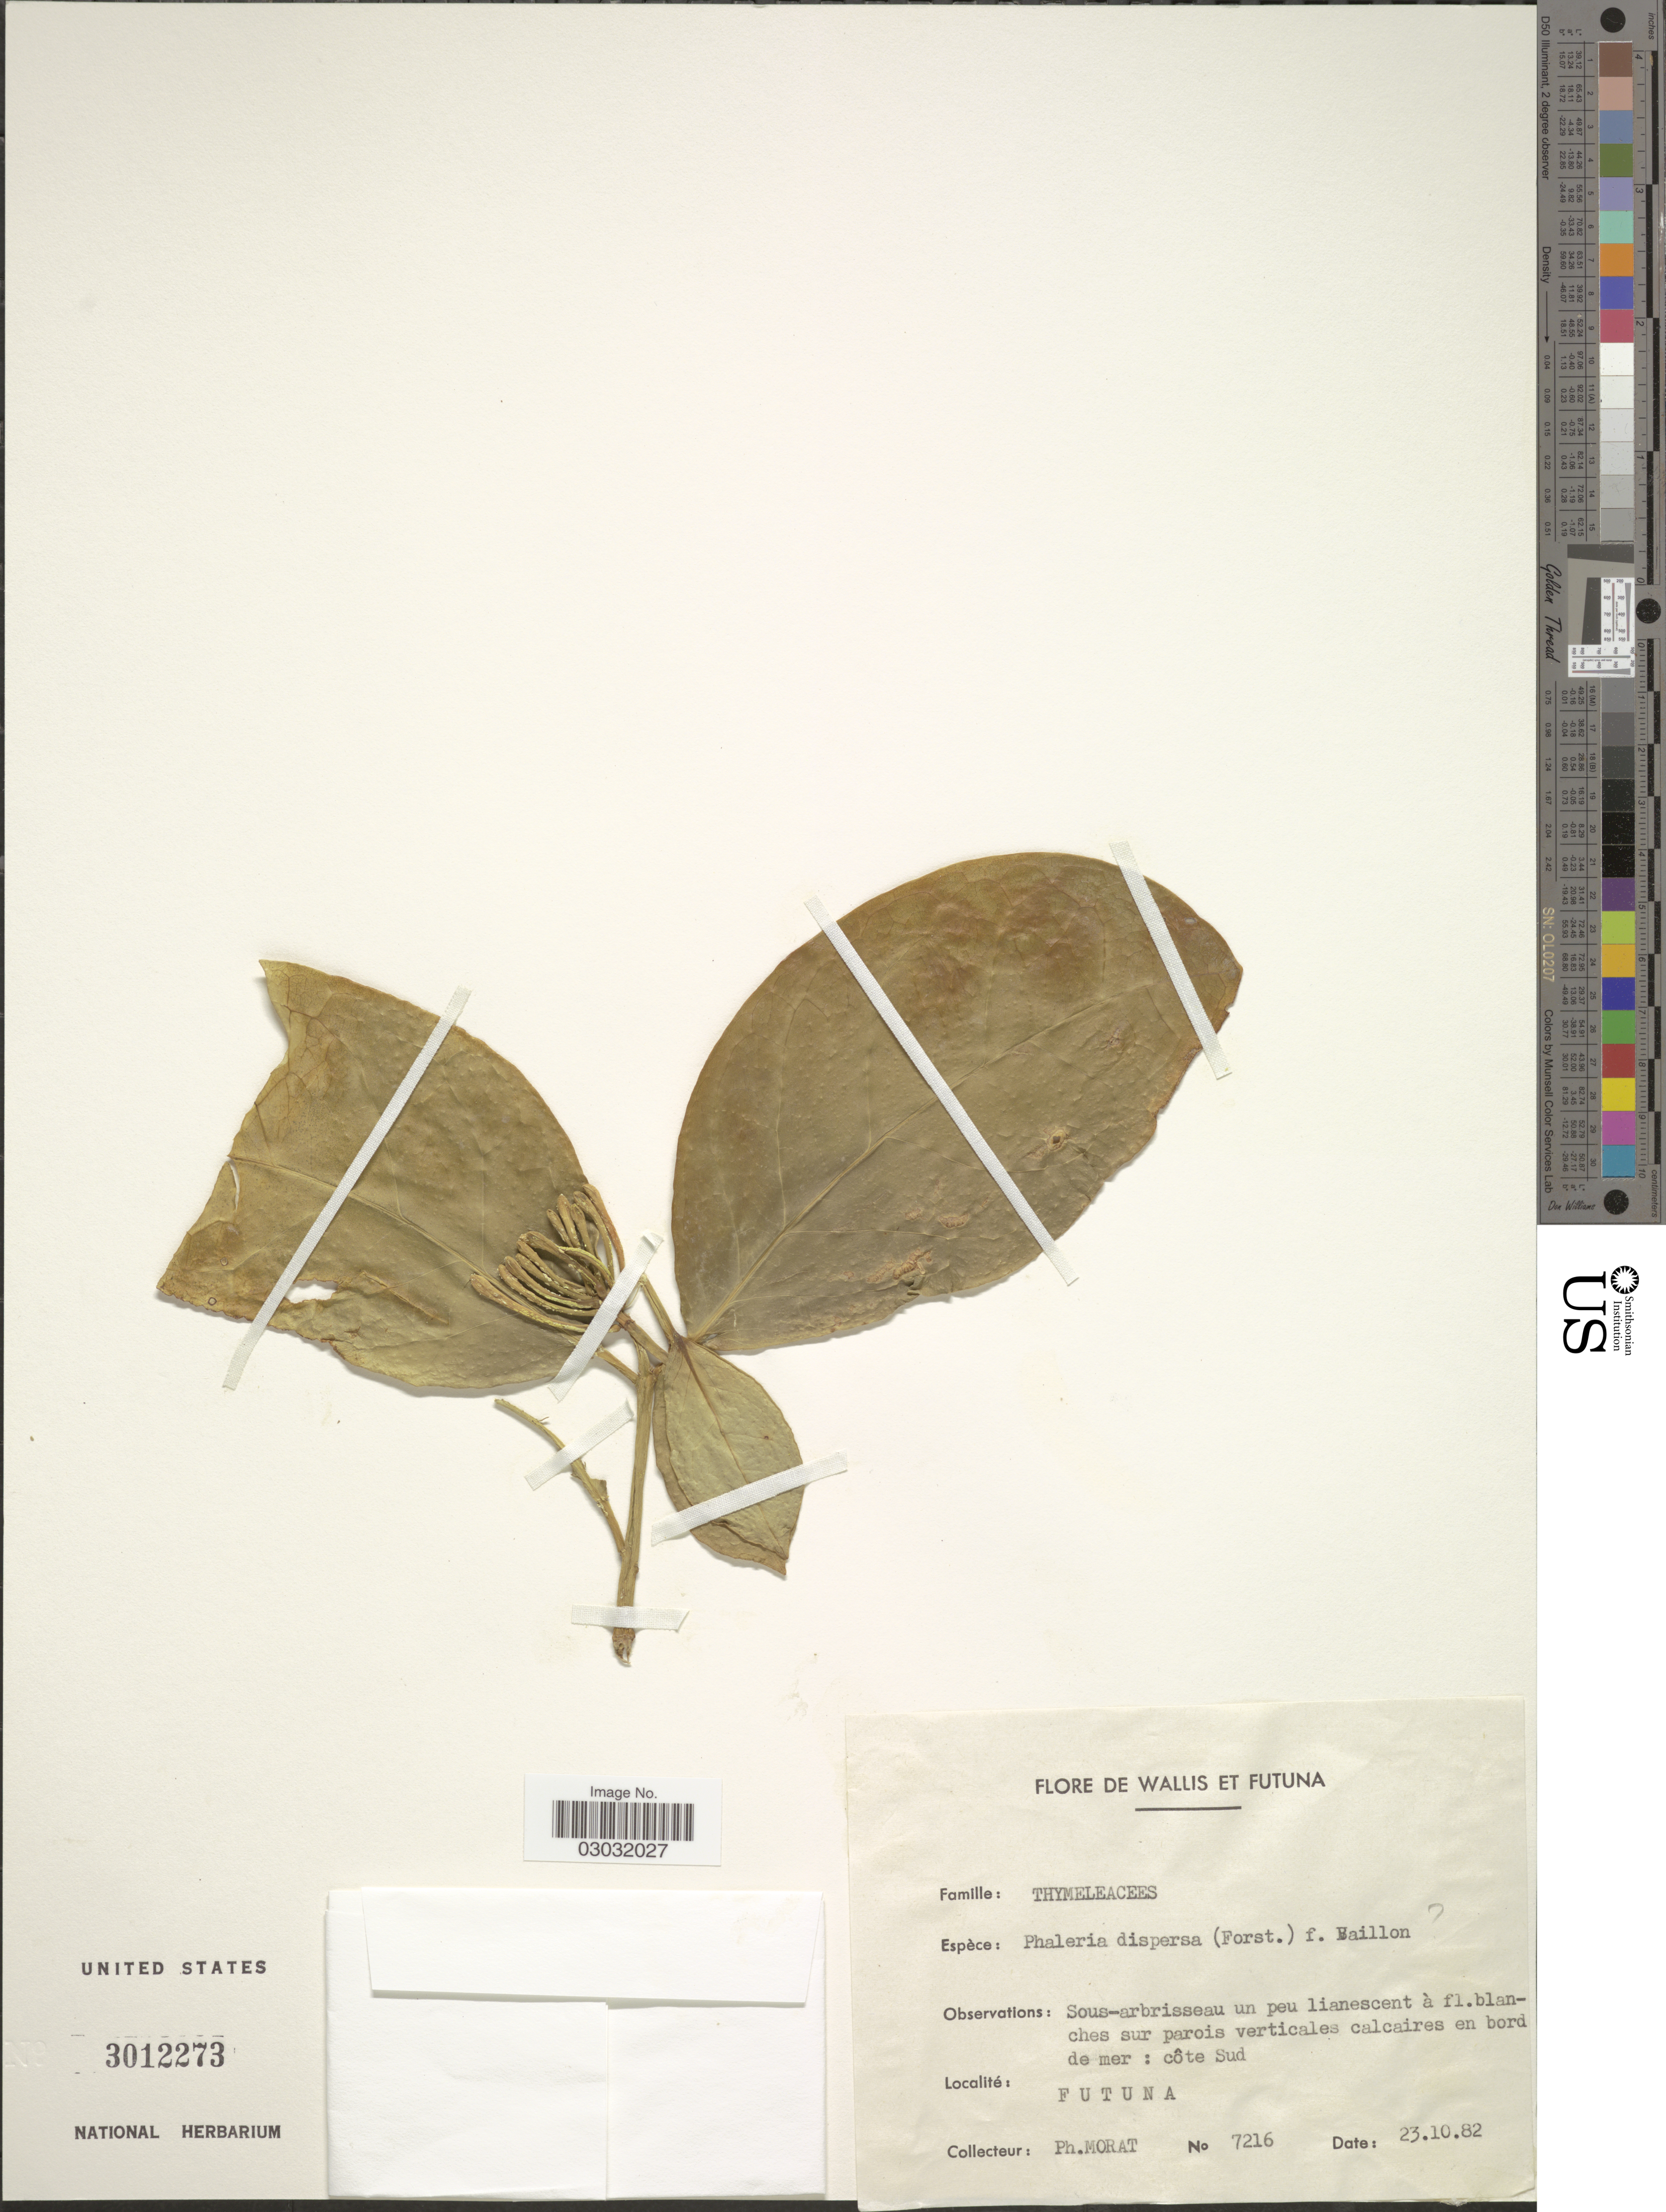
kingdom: Plantae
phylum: Tracheophyta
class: Magnoliopsida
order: Malvales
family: Thymelaeaceae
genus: Phaleria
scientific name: Phaleria disperma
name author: (G. Forst.) Baill.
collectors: P. Morat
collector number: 7216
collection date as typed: Transcribed d/m/y: 23/10/82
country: Wallis and Futuna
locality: Futuna.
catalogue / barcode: US 3012273